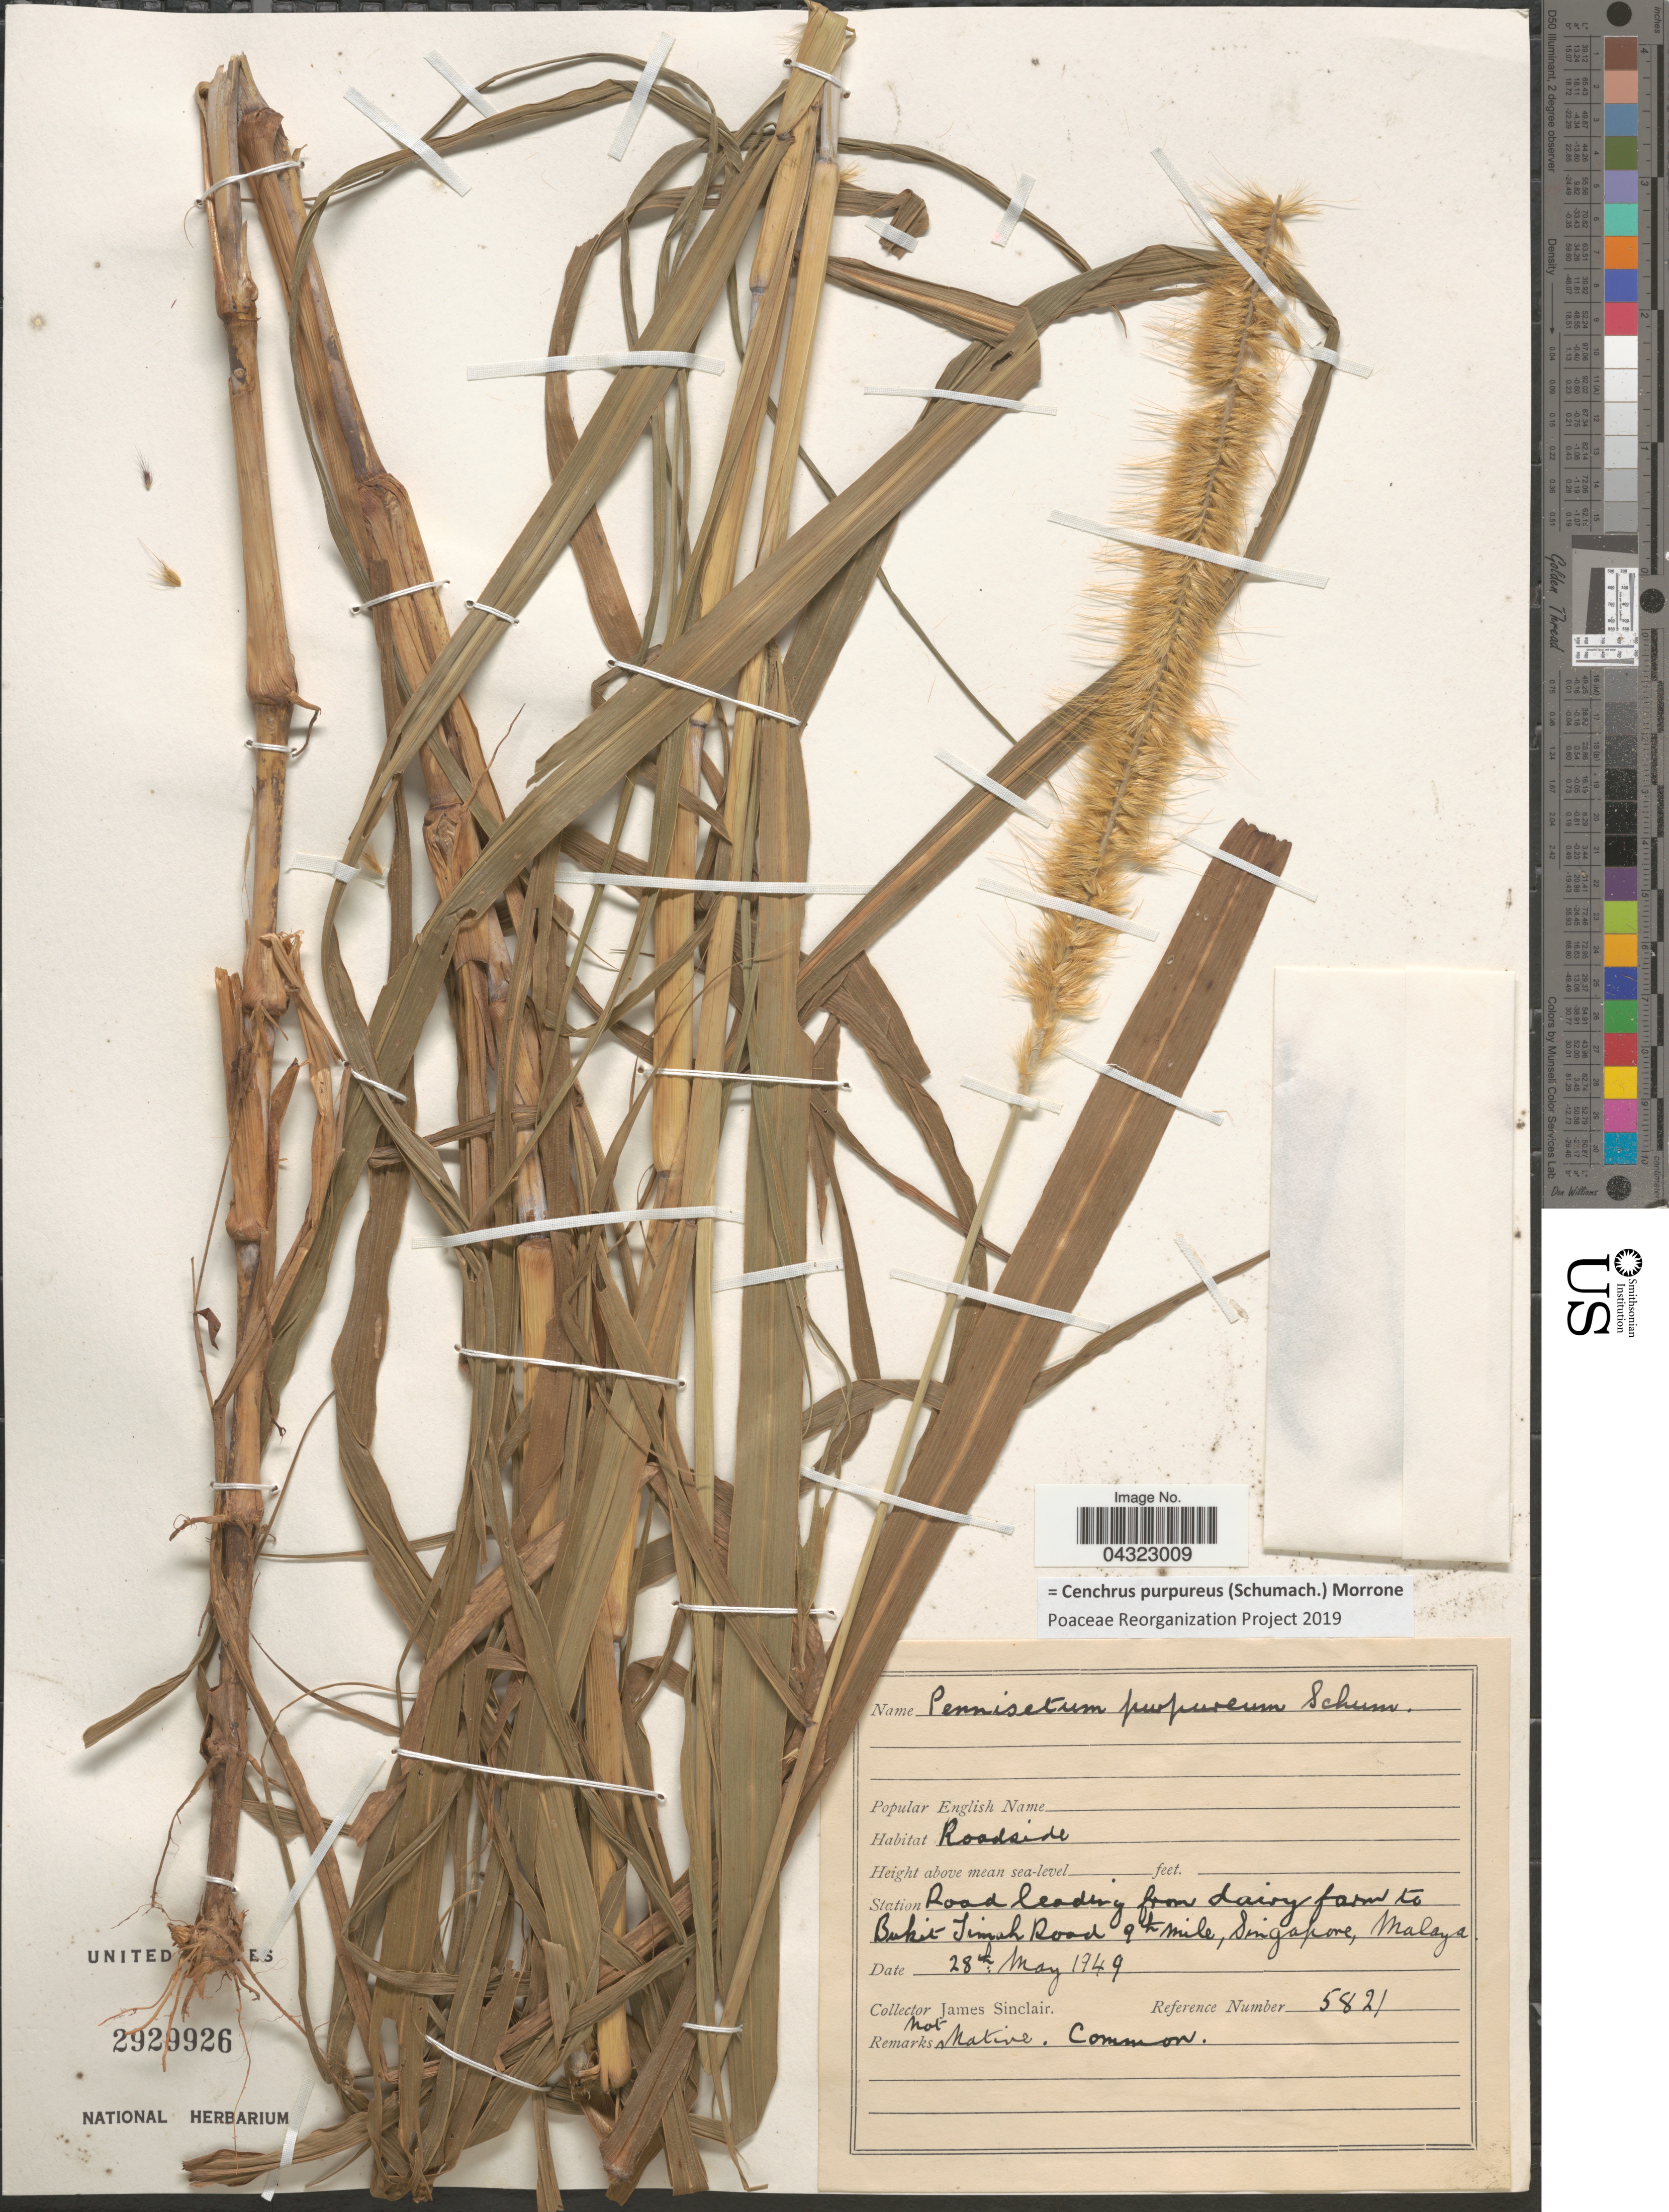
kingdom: Plantae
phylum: Tracheophyta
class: Liliopsida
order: Poales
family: Poaceae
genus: Cenchrus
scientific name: Cenchrus purpureus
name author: (Schumach.) Morrone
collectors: J. Sinclair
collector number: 5821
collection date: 1949-05-28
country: Singapore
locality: Roadside. Road leading from dairy farm to Bukit Timah Road 9th mile, Malaya.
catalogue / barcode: US 2929926